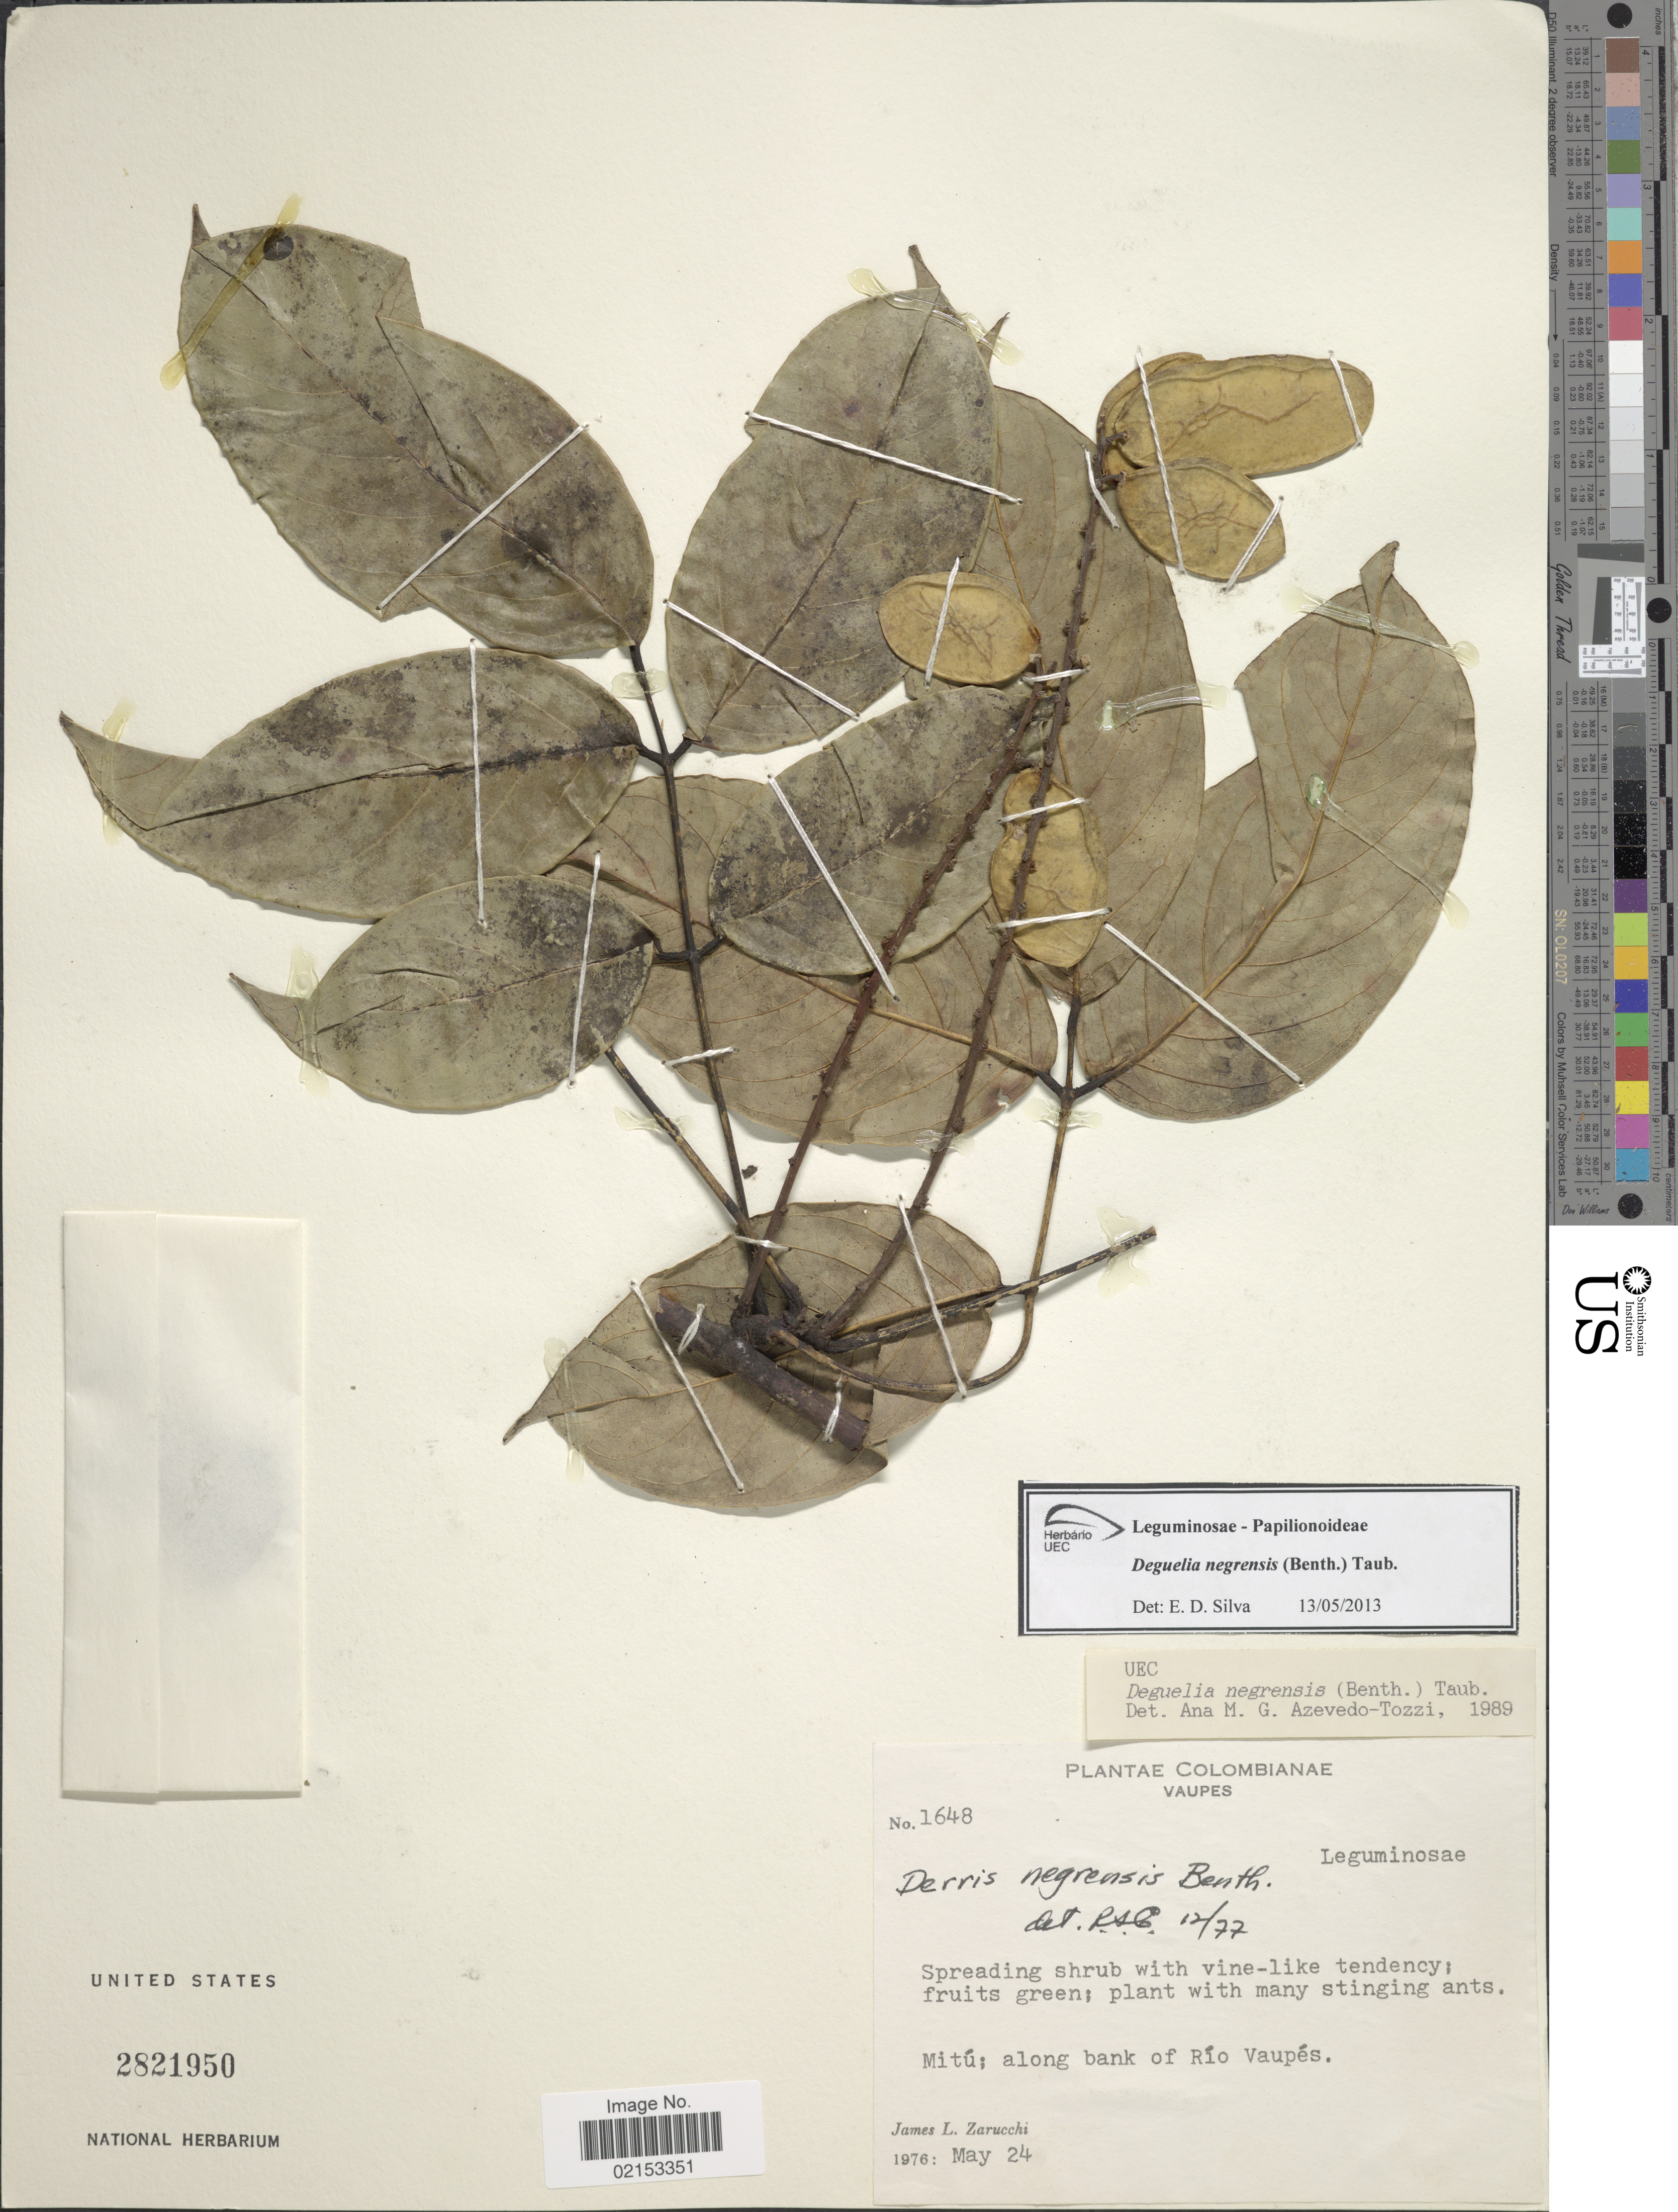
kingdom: Plantae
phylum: Tracheophyta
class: Magnoliopsida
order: Fabales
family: Fabaceae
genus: Deguelia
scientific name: Deguelia negrensis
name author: (Benth.) Taub.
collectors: J. L. Zarucchi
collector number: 1648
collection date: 1976-05-24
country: Colombia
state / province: Vaupés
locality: Mitu, along bank of Rio Vaupes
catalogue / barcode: US 2821950